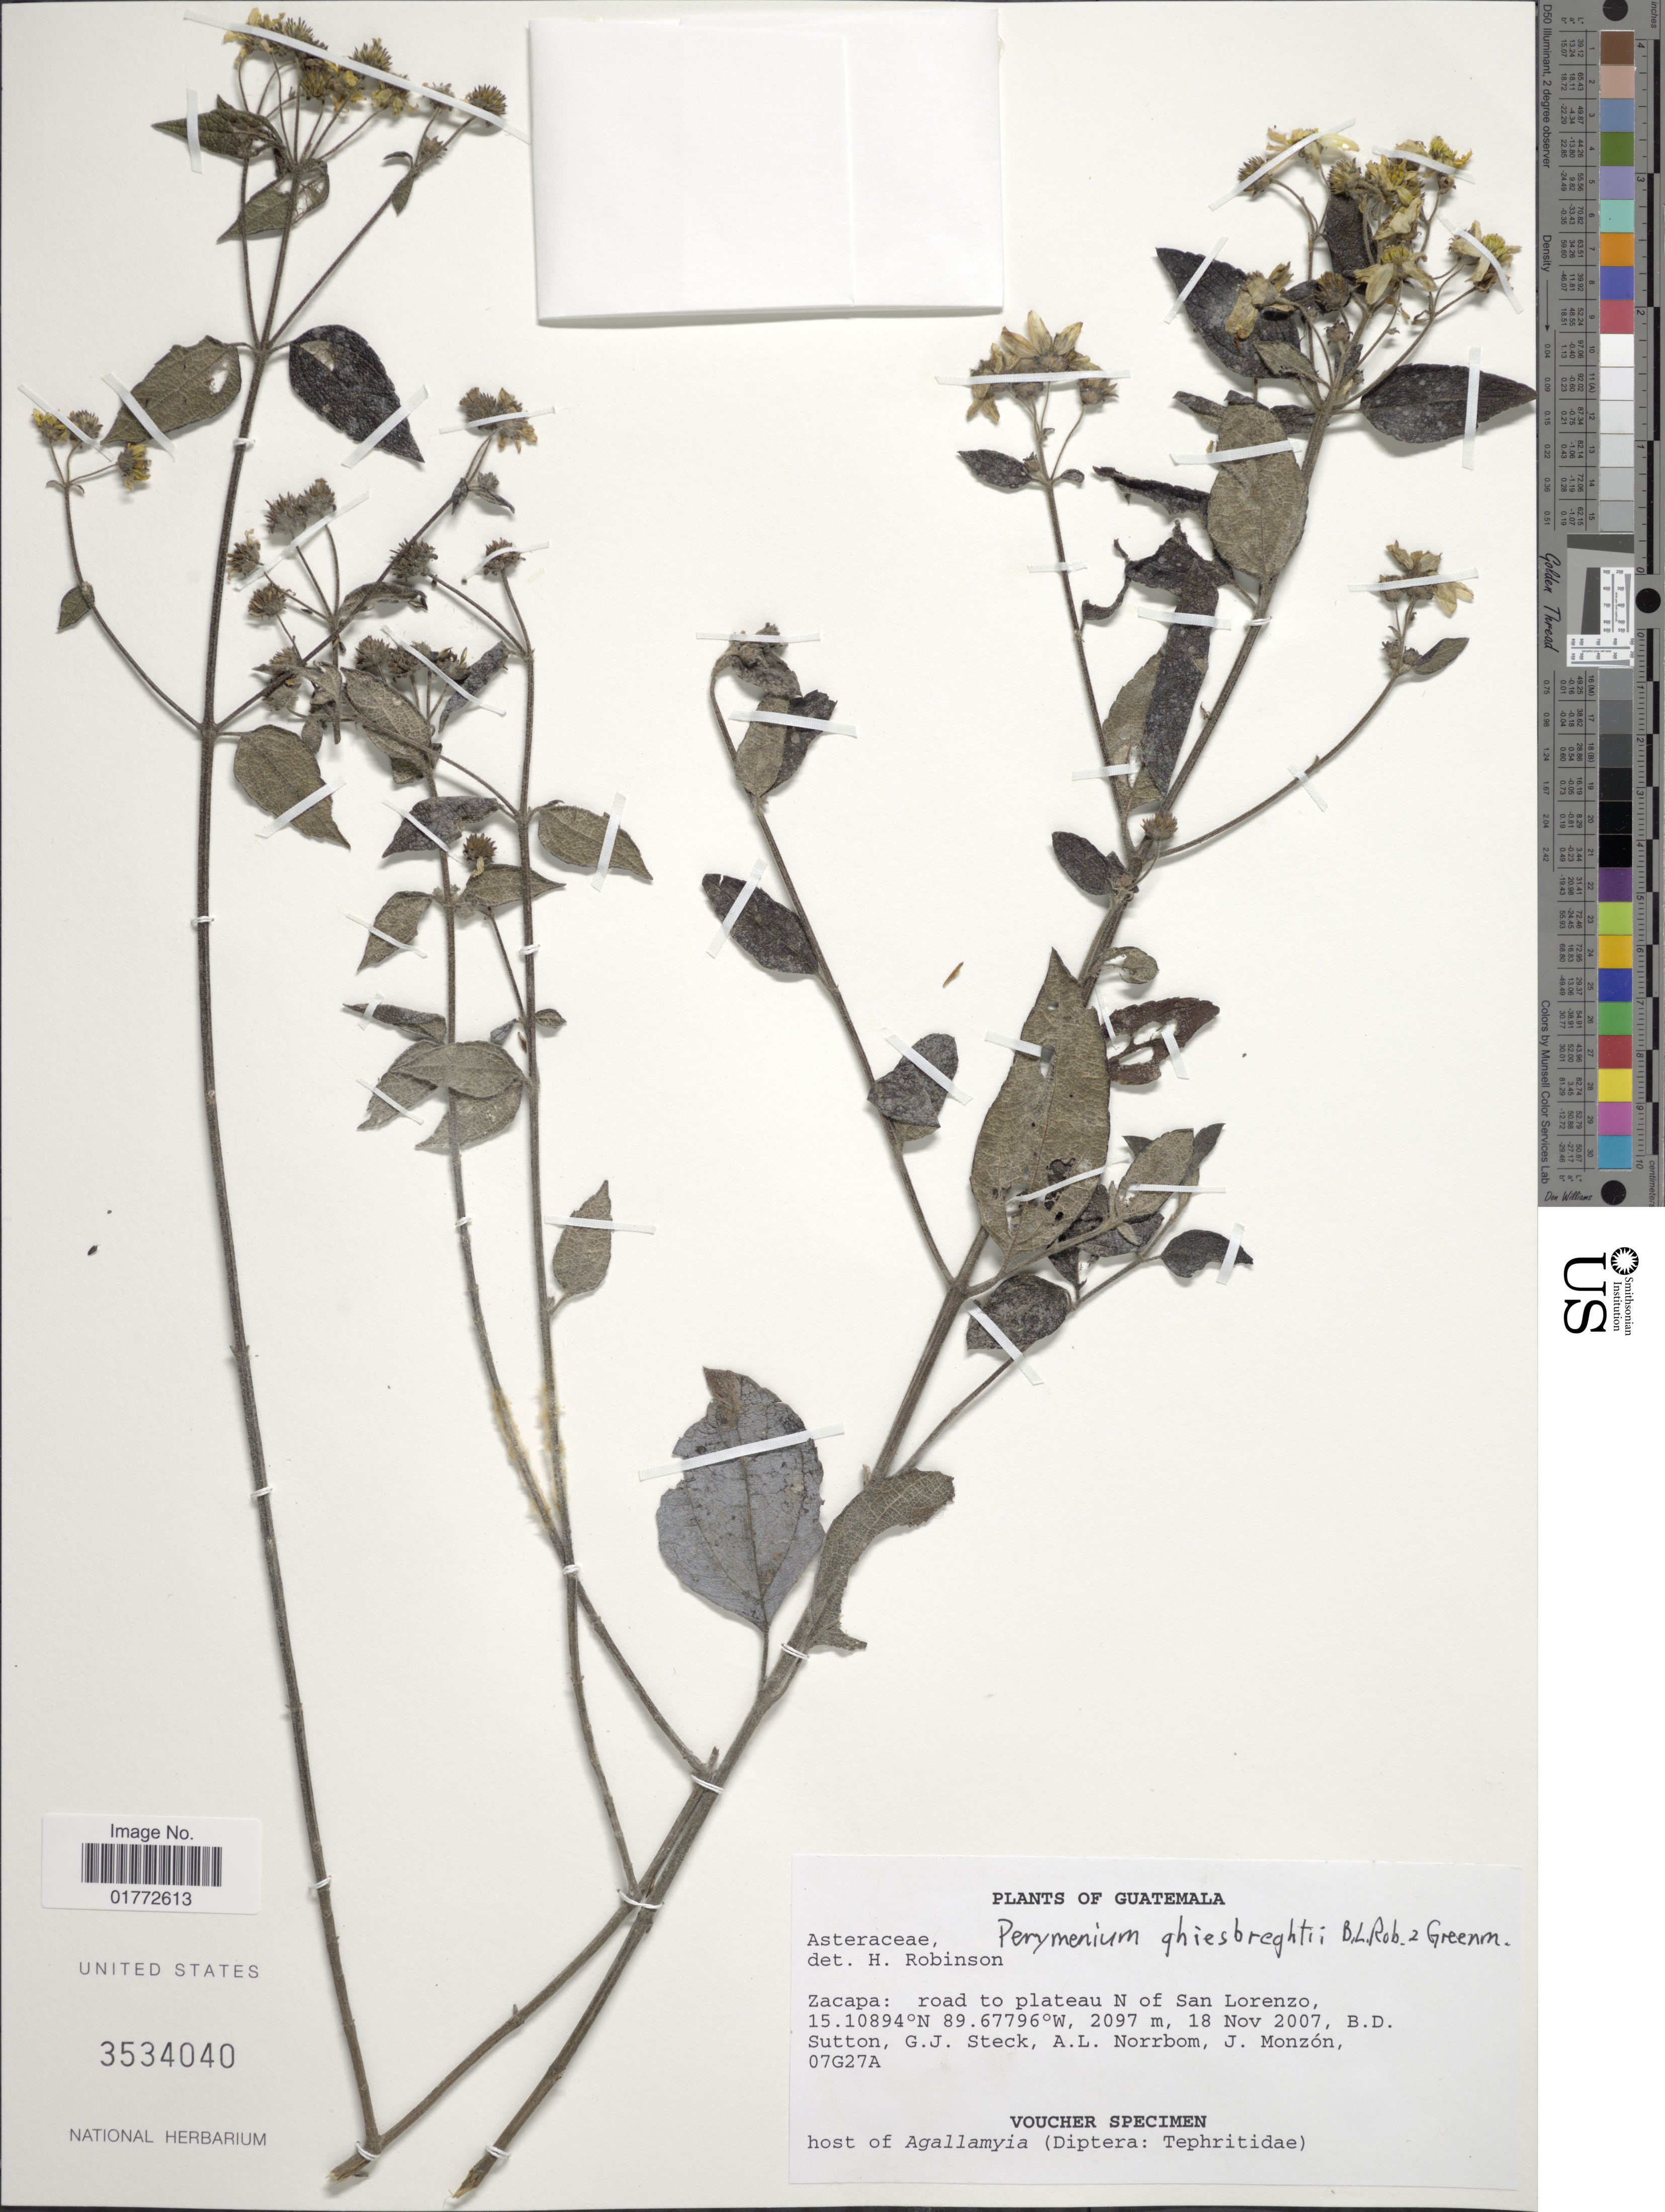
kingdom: Plantae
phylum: Tracheophyta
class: Magnoliopsida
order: Asterales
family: Asteraceae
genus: Perymenium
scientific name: Perymenium ghiesbreghtii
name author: B.L. Rob. & Greenm.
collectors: B. Sutton, G. Steck, A. L. Norrbom & J. Monzon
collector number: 07G27A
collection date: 2007-11-18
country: Guatemala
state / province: Zacapa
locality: Road to plateau N of San Lorenzo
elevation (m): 2097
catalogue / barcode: US 3534040